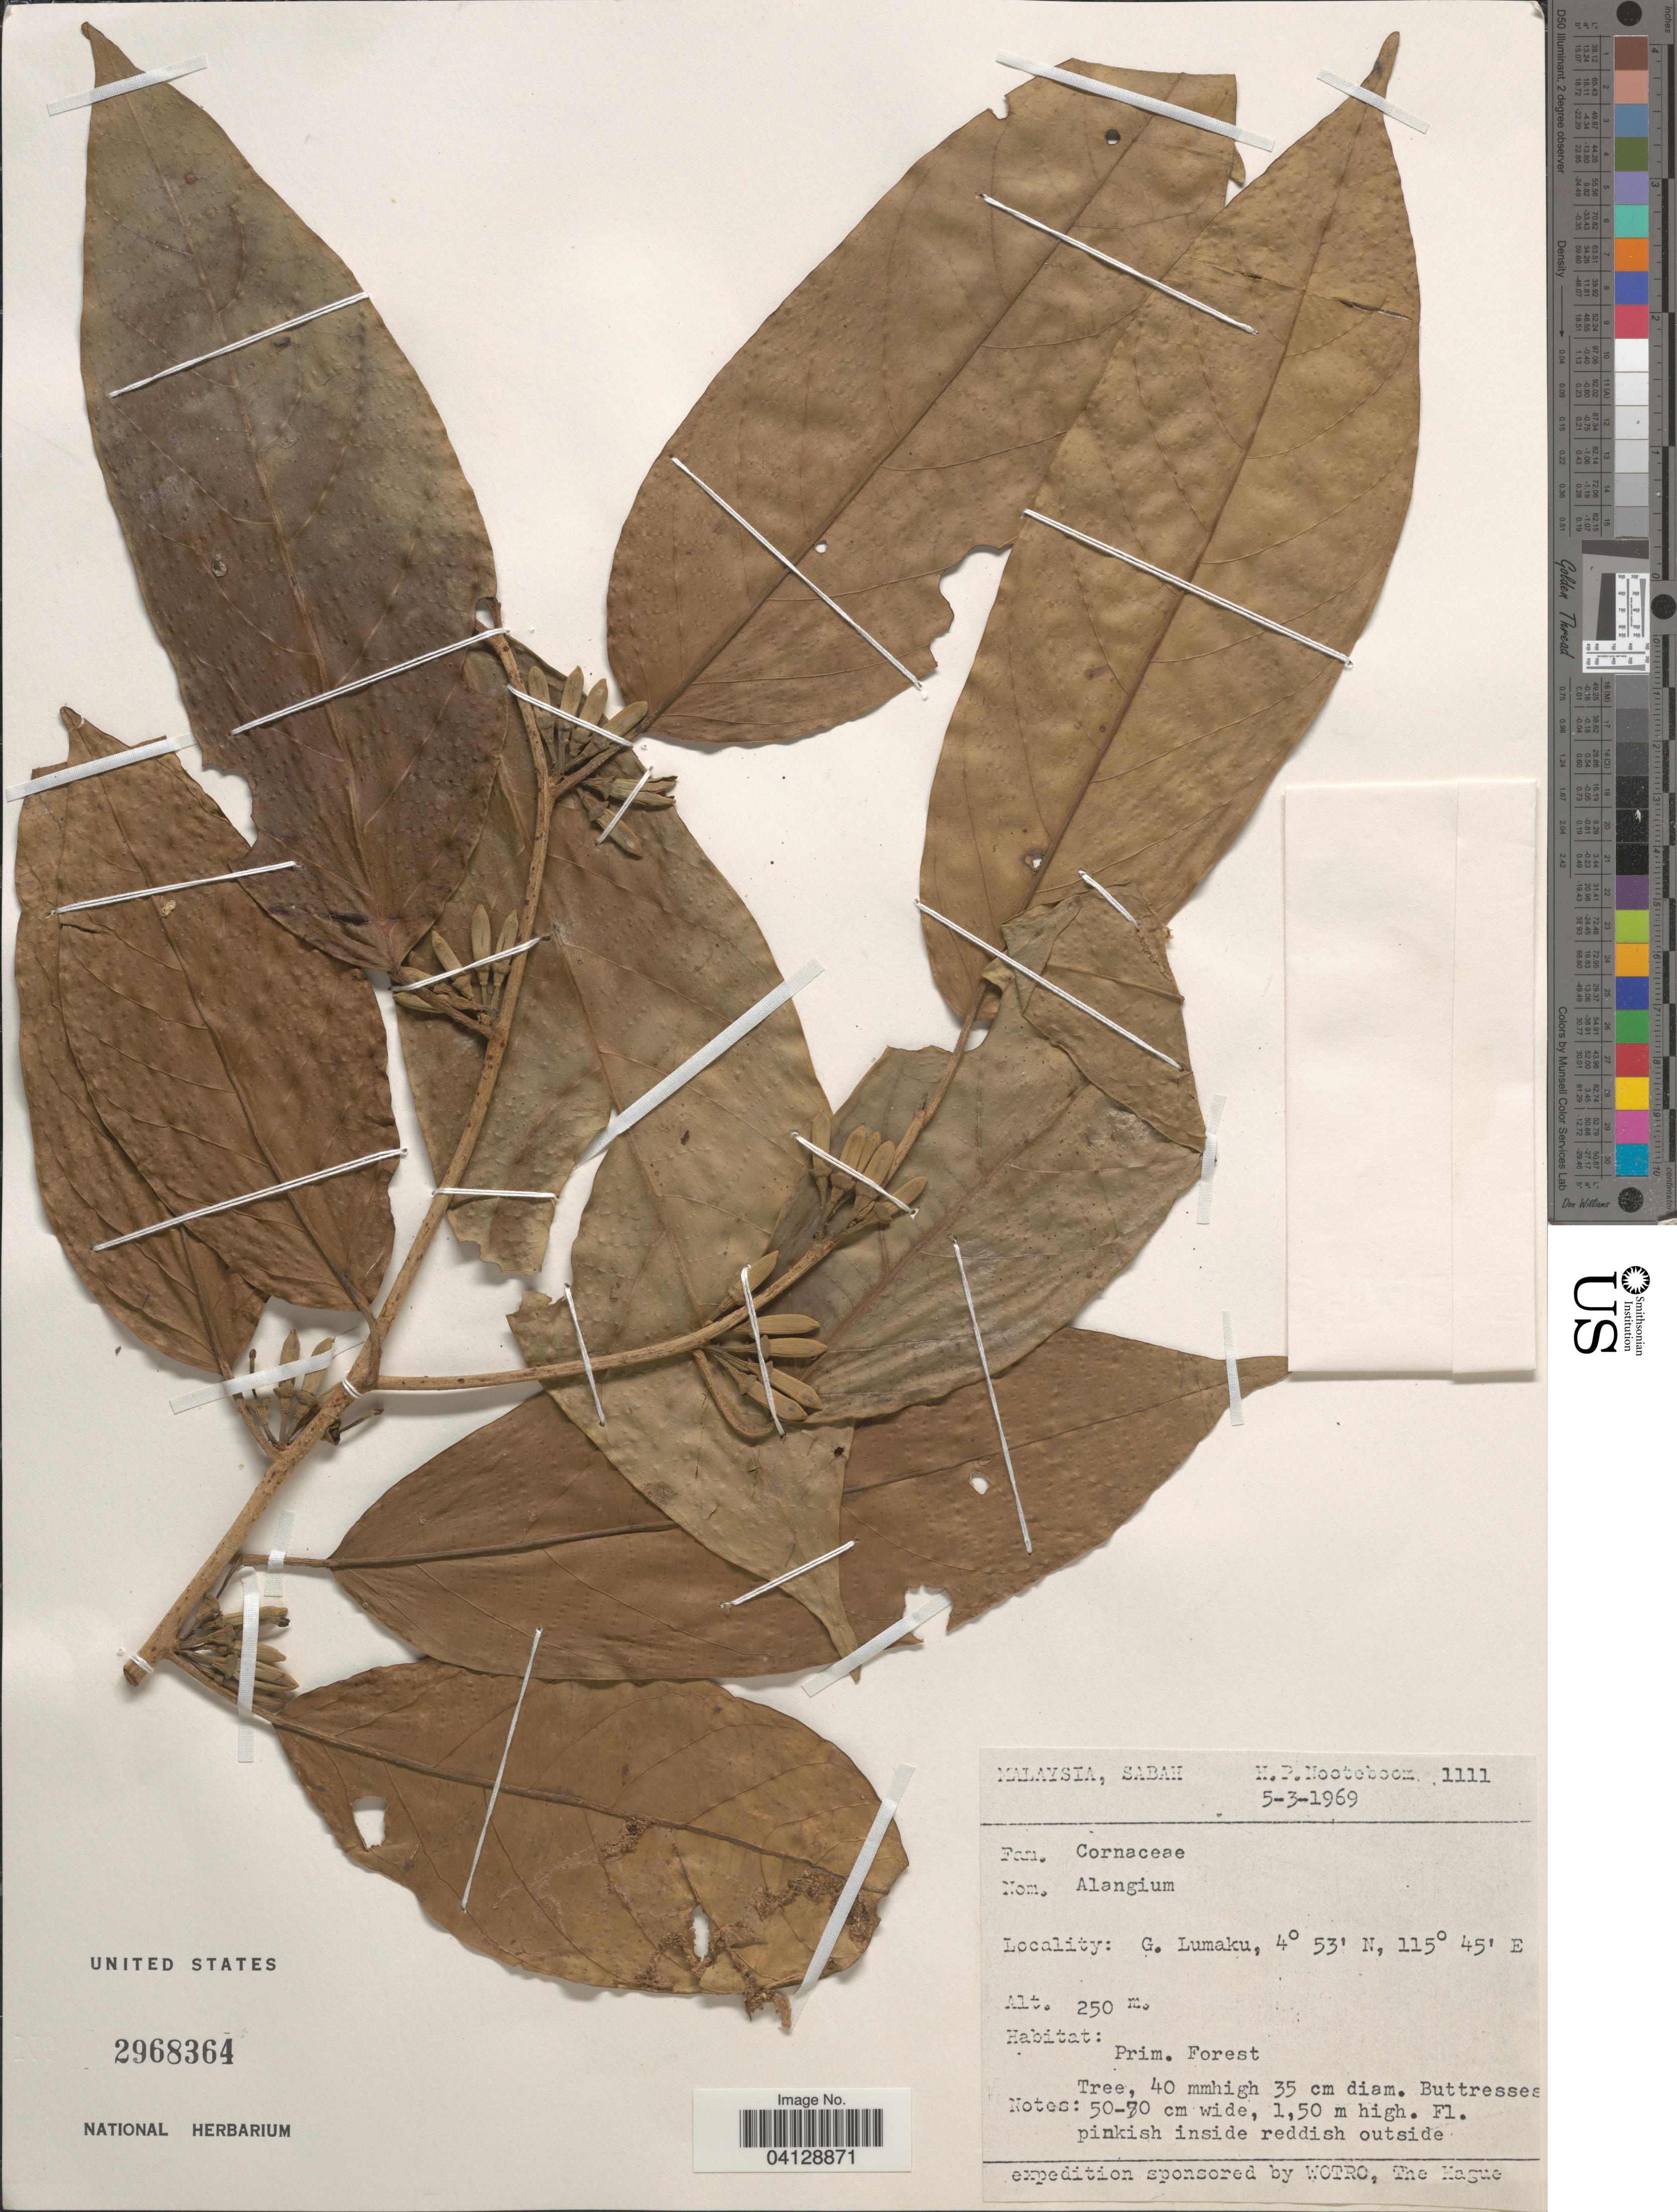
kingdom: Plantae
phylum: Tracheophyta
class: Magnoliopsida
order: Cornales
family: Cornaceae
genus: Alangium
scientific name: Alangium sp.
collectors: H. P. Nooteboom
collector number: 1111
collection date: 1969-03-05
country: Malaysia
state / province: Sabah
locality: G. Lumaku.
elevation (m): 250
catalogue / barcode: US 2968364